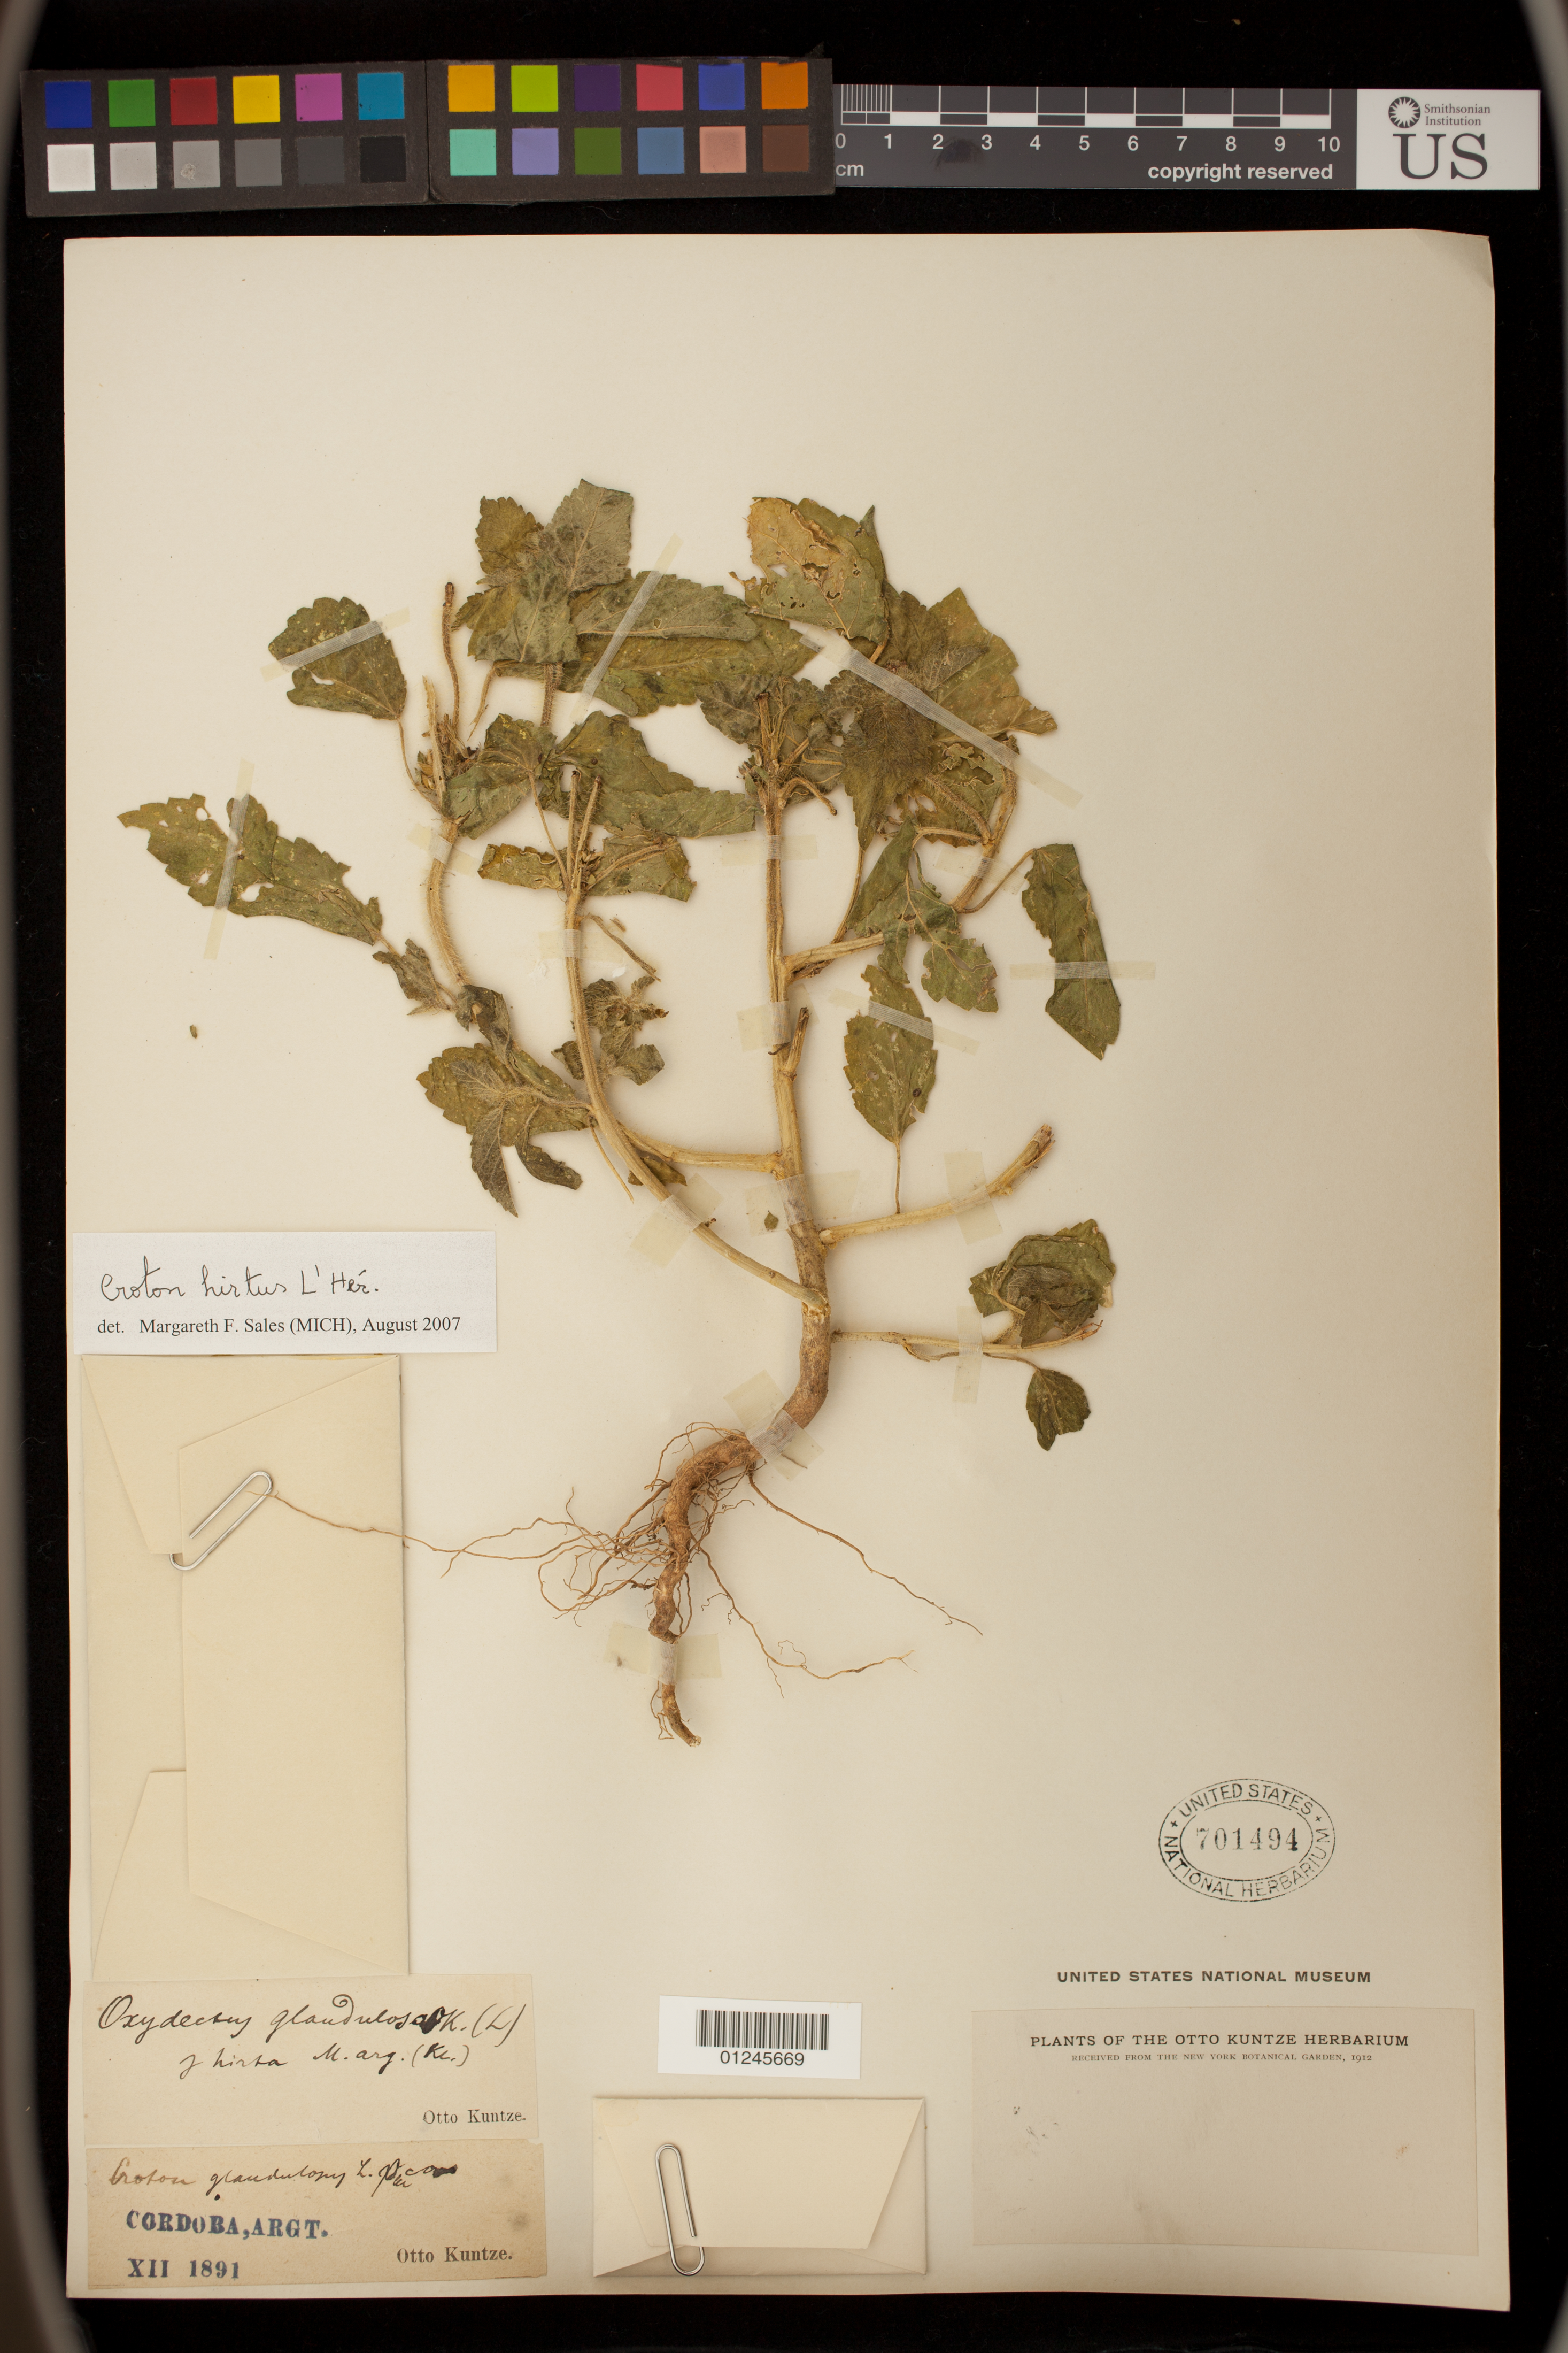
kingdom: Plantae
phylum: Tracheophyta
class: Magnoliopsida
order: Malpighiales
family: Euphorbiaceae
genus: Croton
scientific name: Croton hirtus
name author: L'Hér.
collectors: C.E.O. Kuntze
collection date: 1891-12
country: Argentina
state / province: Córdoba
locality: Cordoba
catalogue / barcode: US 701494